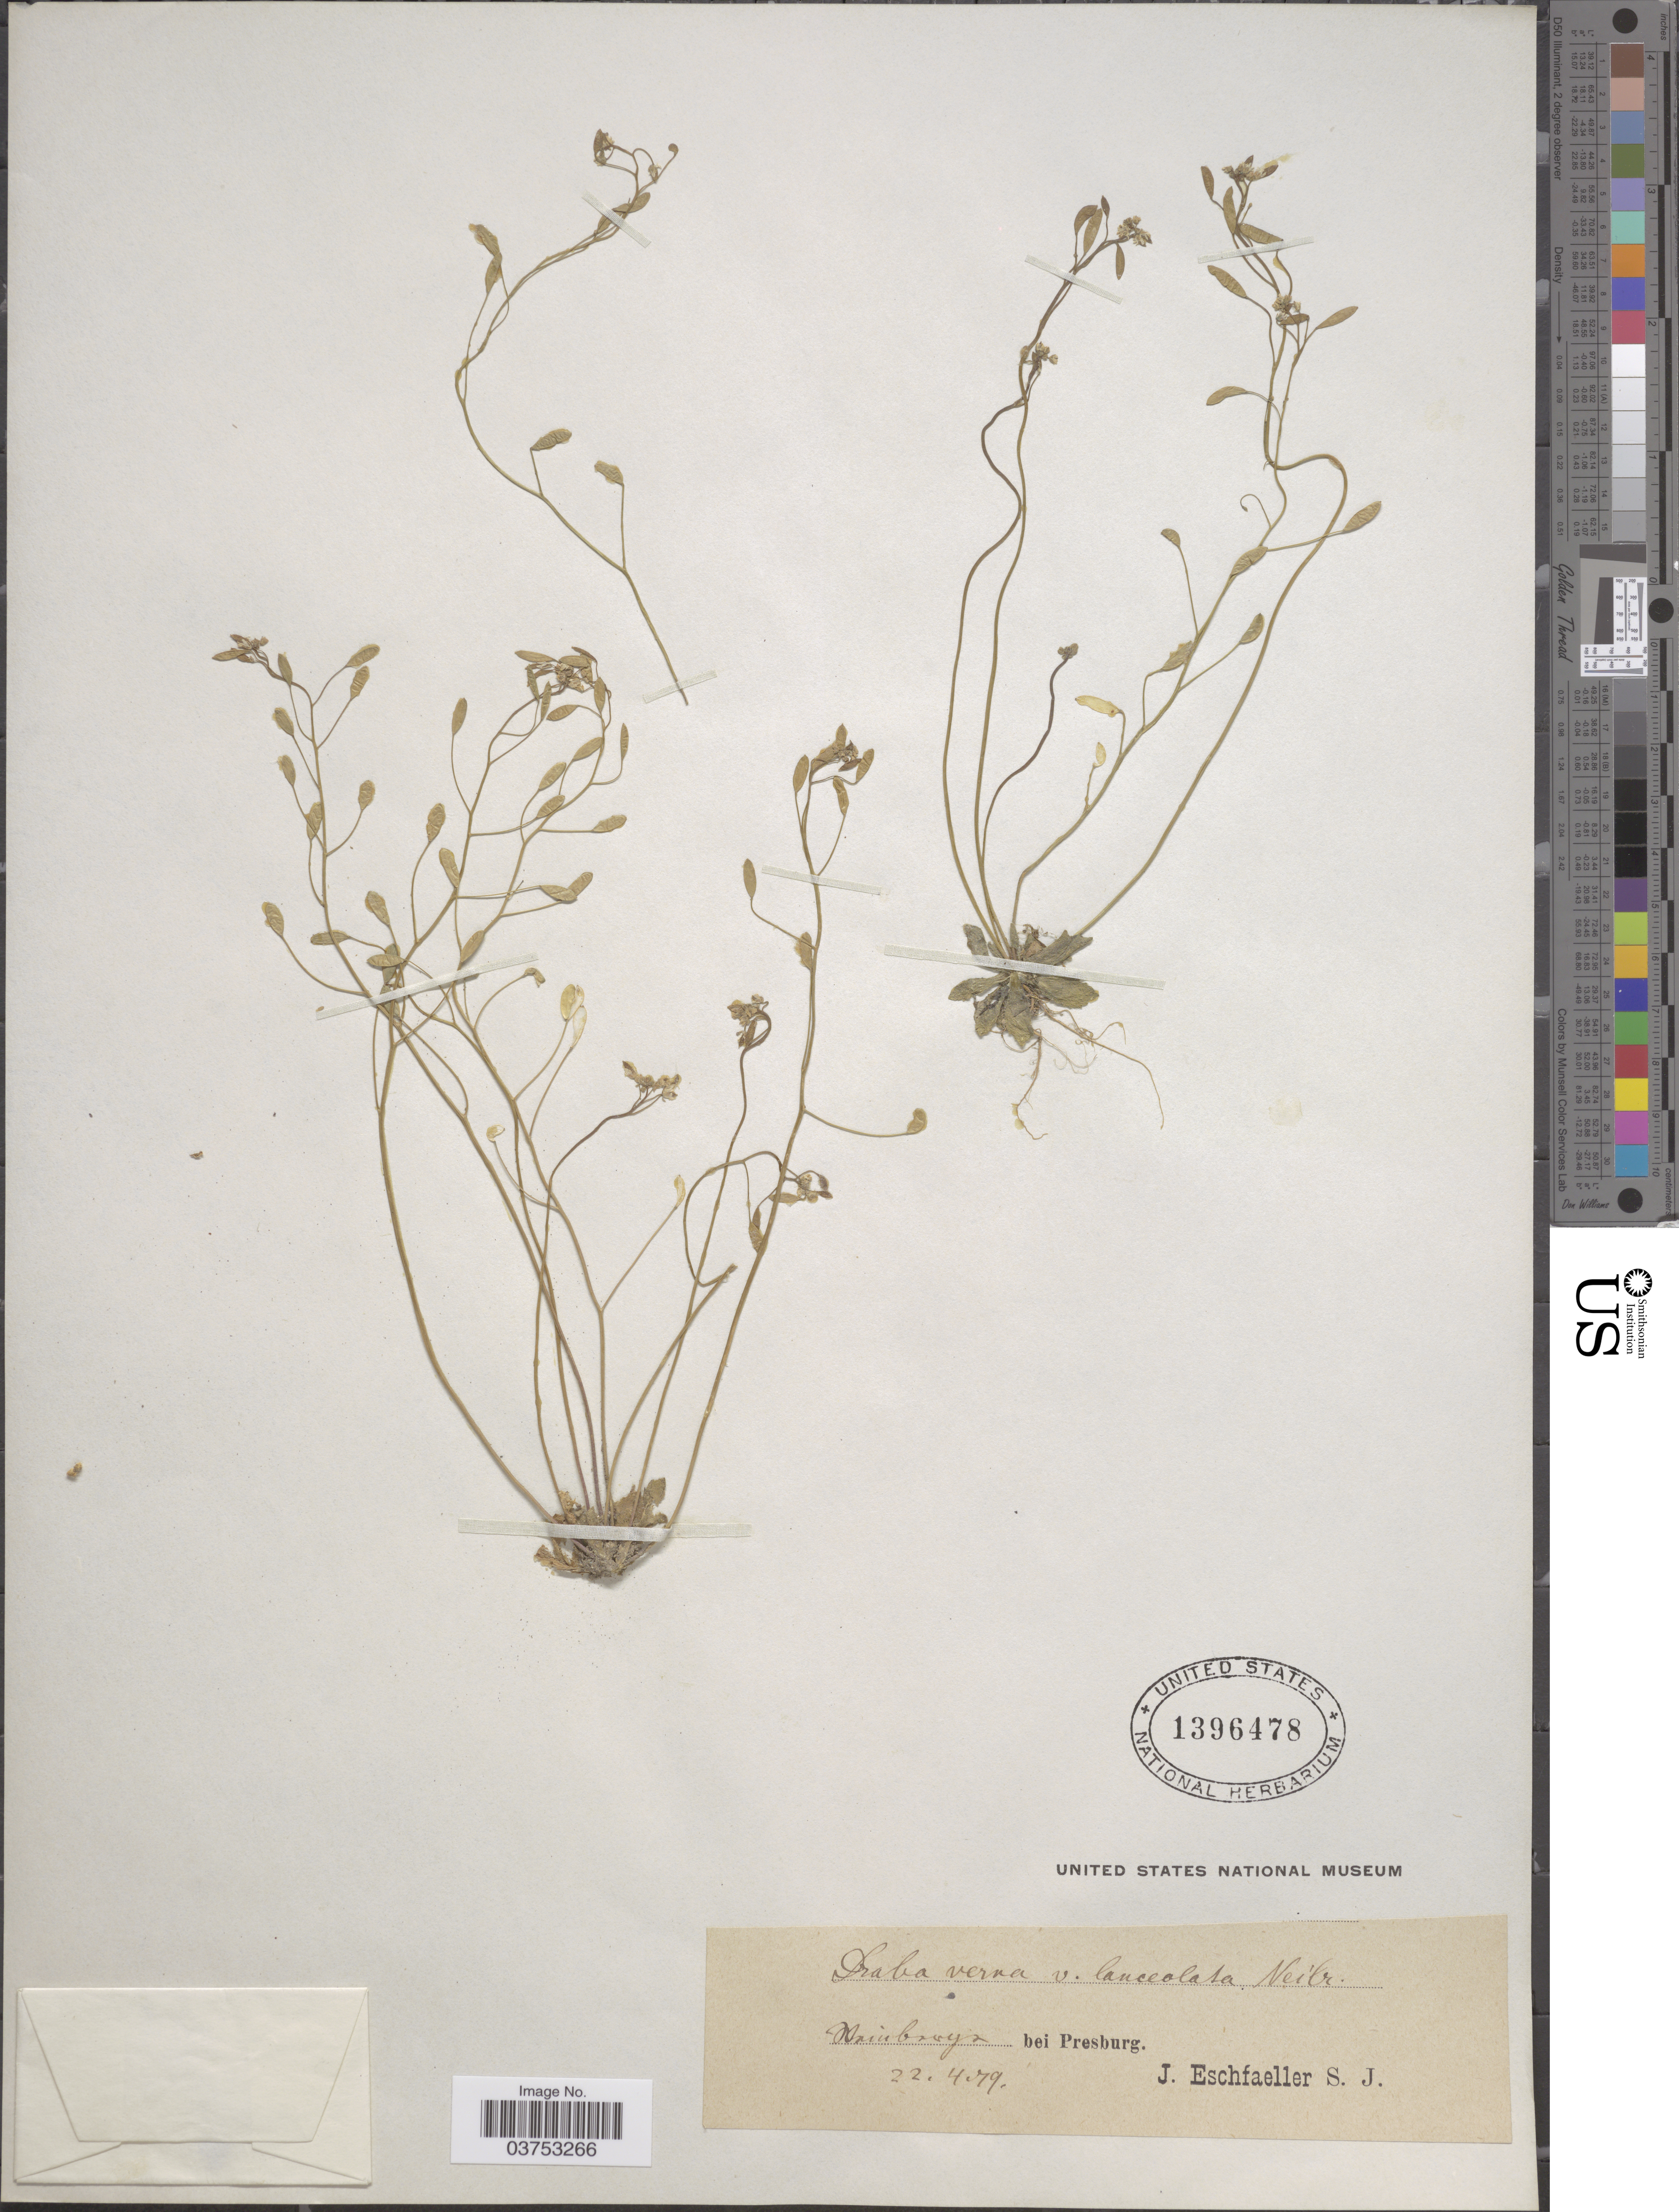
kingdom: Plantae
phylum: Tracheophyta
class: Magnoliopsida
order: Brassicales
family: Brassicaceae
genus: Draba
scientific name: Draba verna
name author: L.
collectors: J. Eschfaeller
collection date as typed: Transcribed d/m/y: 22/4/79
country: Slovakia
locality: Mainburgs [interpreted] bei Presburg.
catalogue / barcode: US 1396478